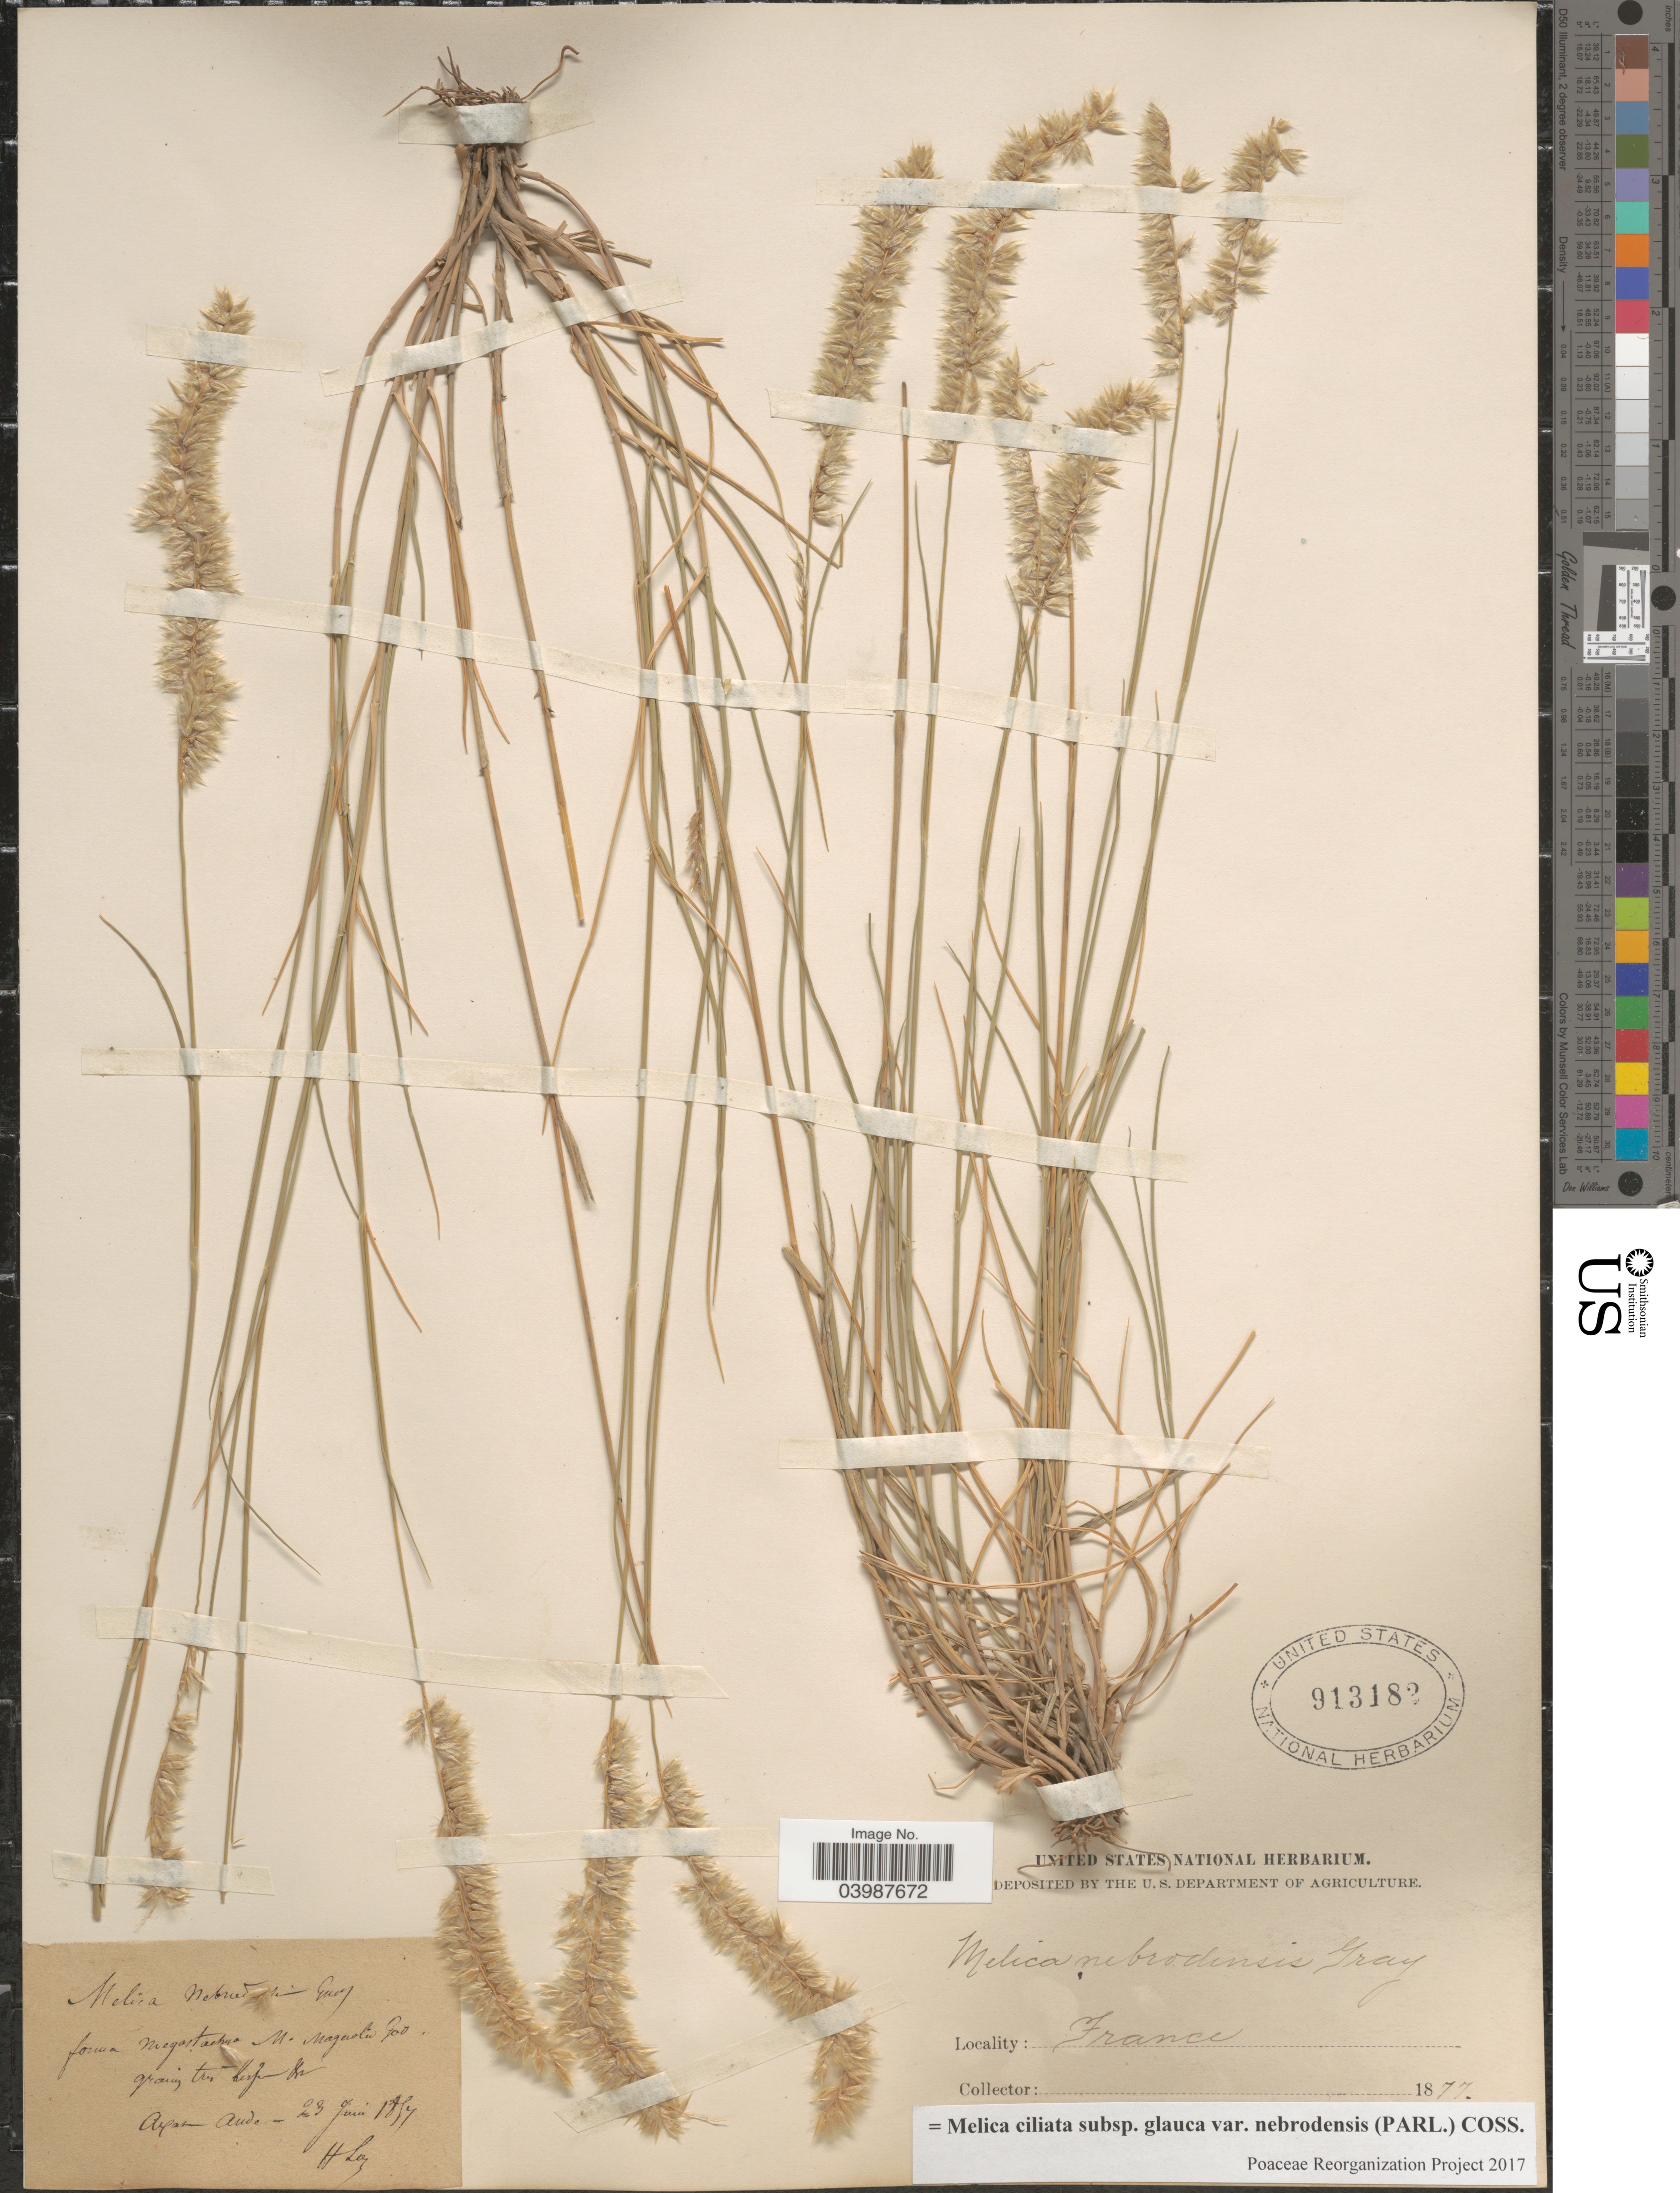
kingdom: Plantae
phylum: Tracheophyta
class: Liliopsida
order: Poales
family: Poaceae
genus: Melica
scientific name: Melica ciliata subsp. glauca var. nebrodensis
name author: (Parl.) Coss.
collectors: H. Laus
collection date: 1877-06-23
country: France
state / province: Occitanie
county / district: Aude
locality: Ayar- Aude.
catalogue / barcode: US 913182